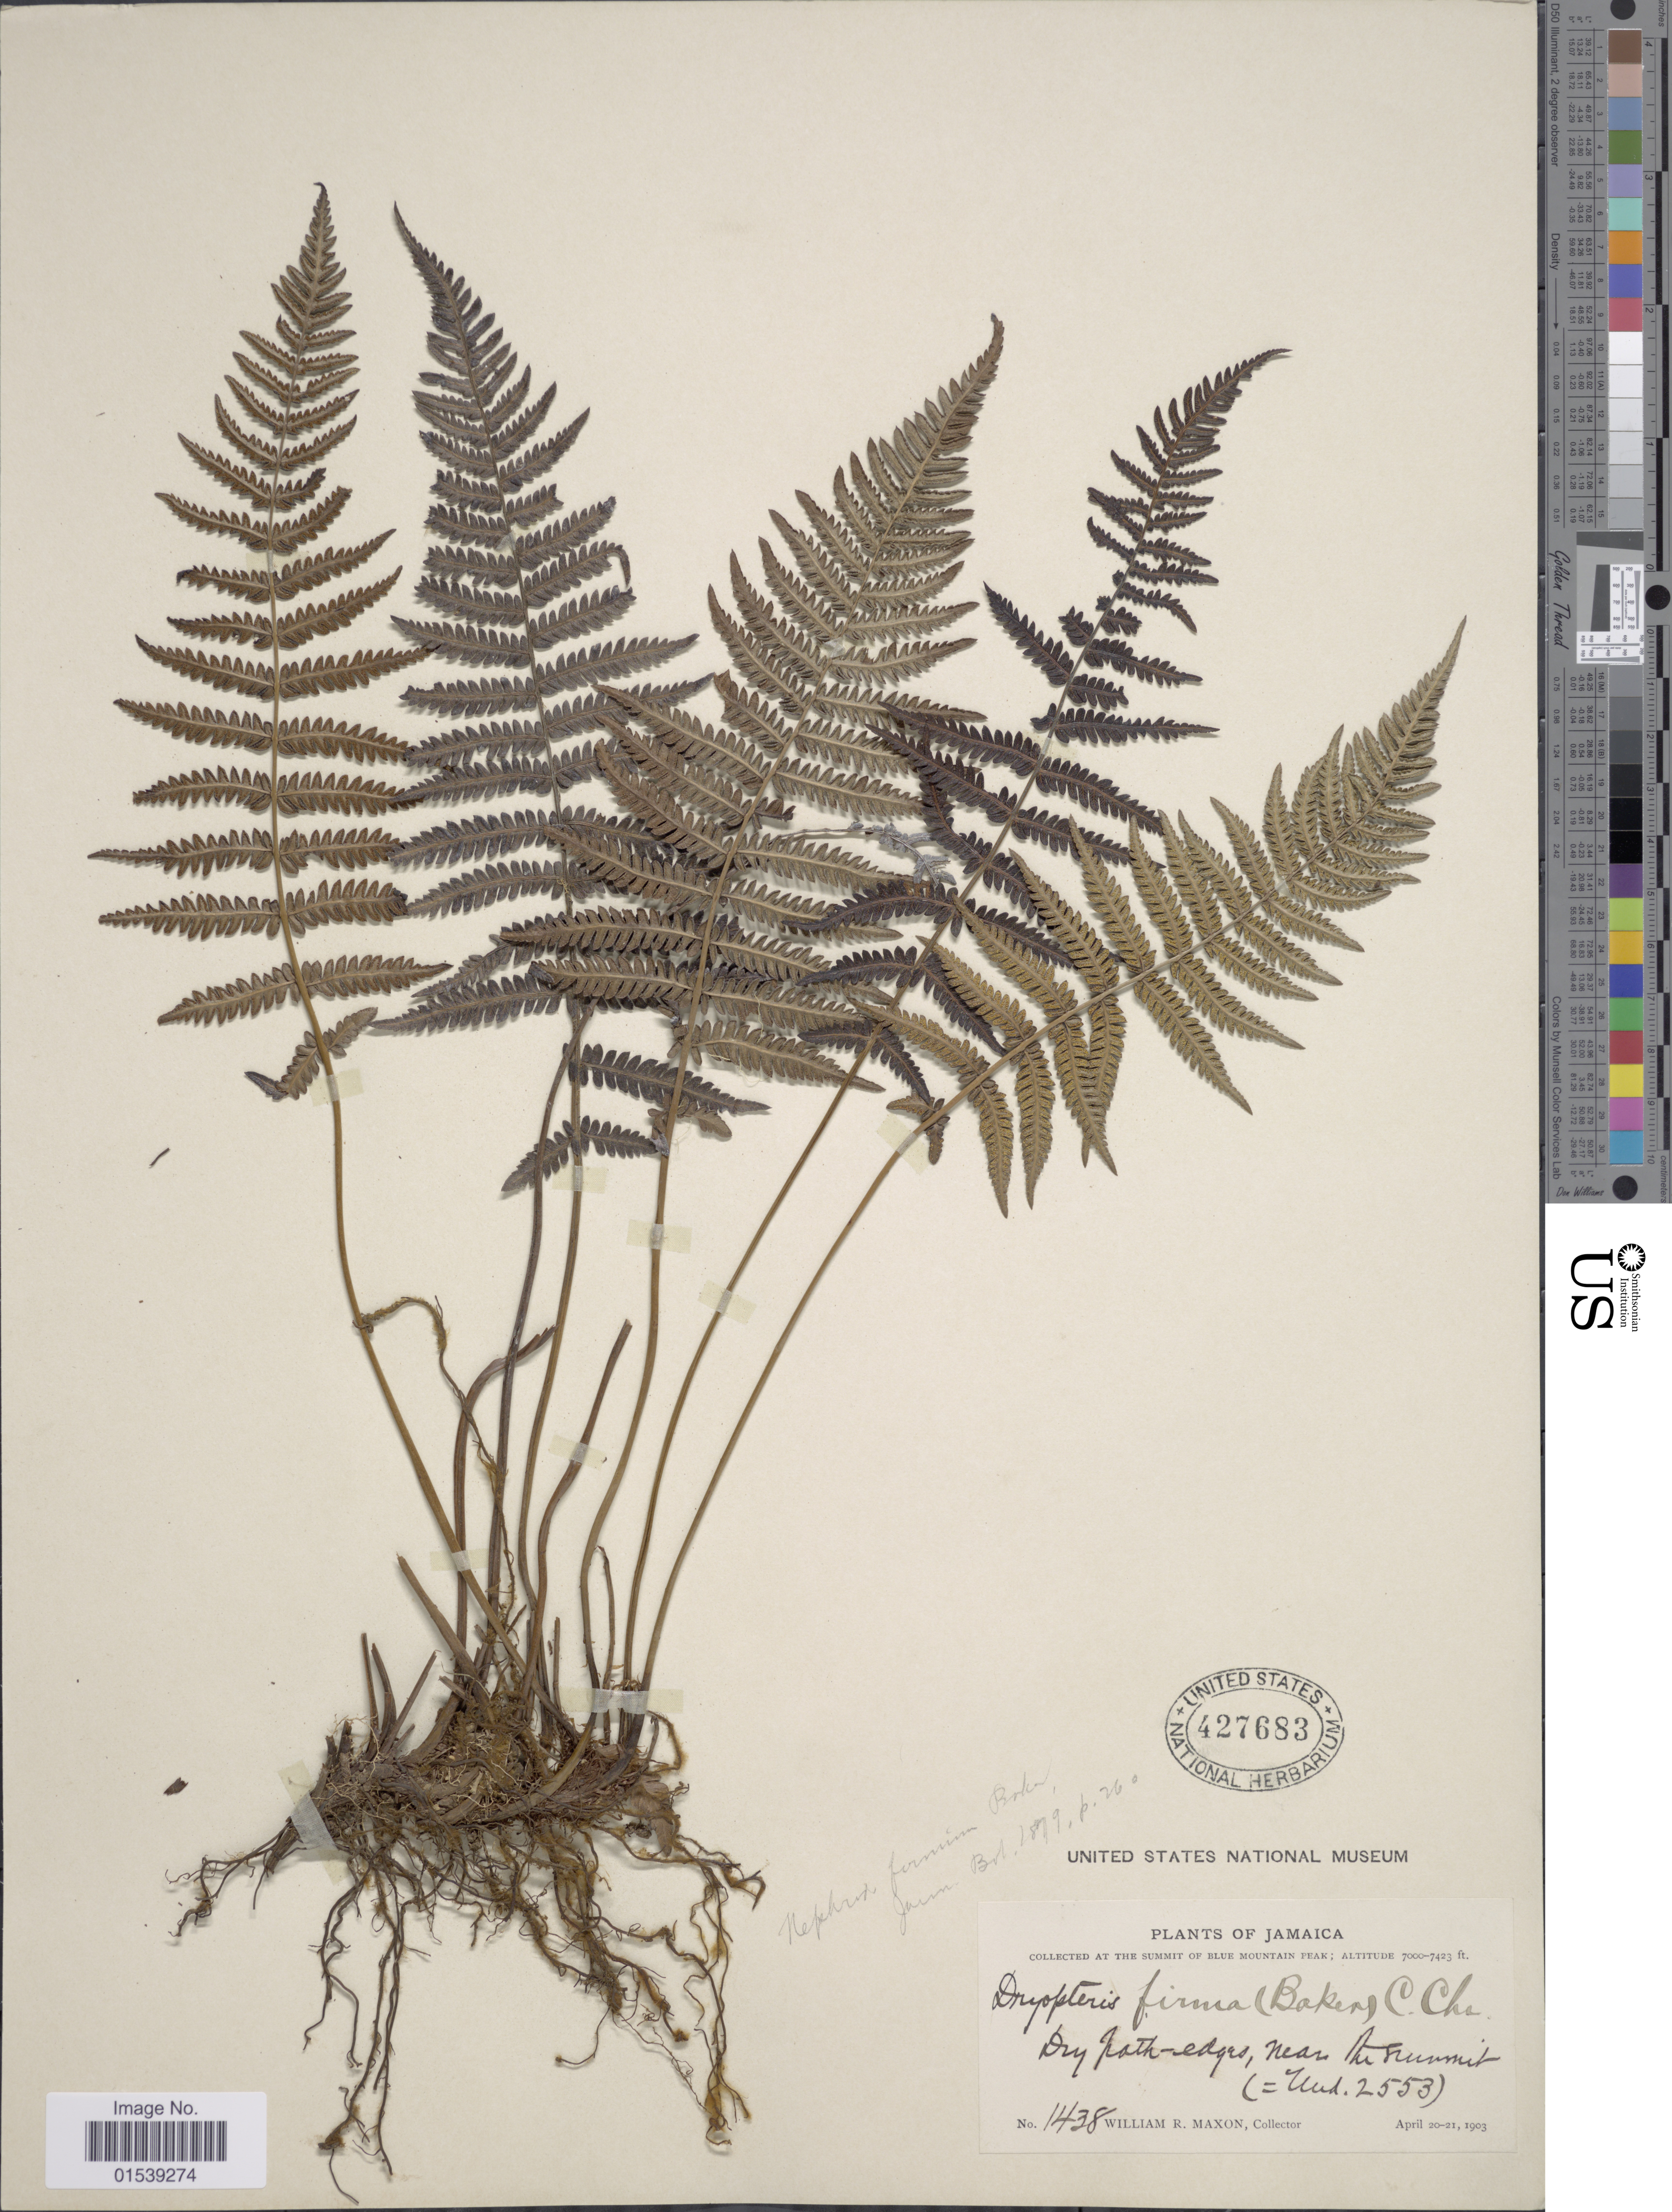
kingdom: Plantae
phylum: Tracheophyta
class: Polypodiopsida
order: Polypodiales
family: Thelypteridaceae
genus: Amauropelta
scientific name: Amauropelta firma (Baker) comb. nov., ined. 2015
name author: (Baker)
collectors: W. R. Maxon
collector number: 1438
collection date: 1903-04-20/1903-04-21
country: Jamaica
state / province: Saint Thomas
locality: Summit of Blue Mountain Peak, dry-path edges near the summit.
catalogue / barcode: US 427683